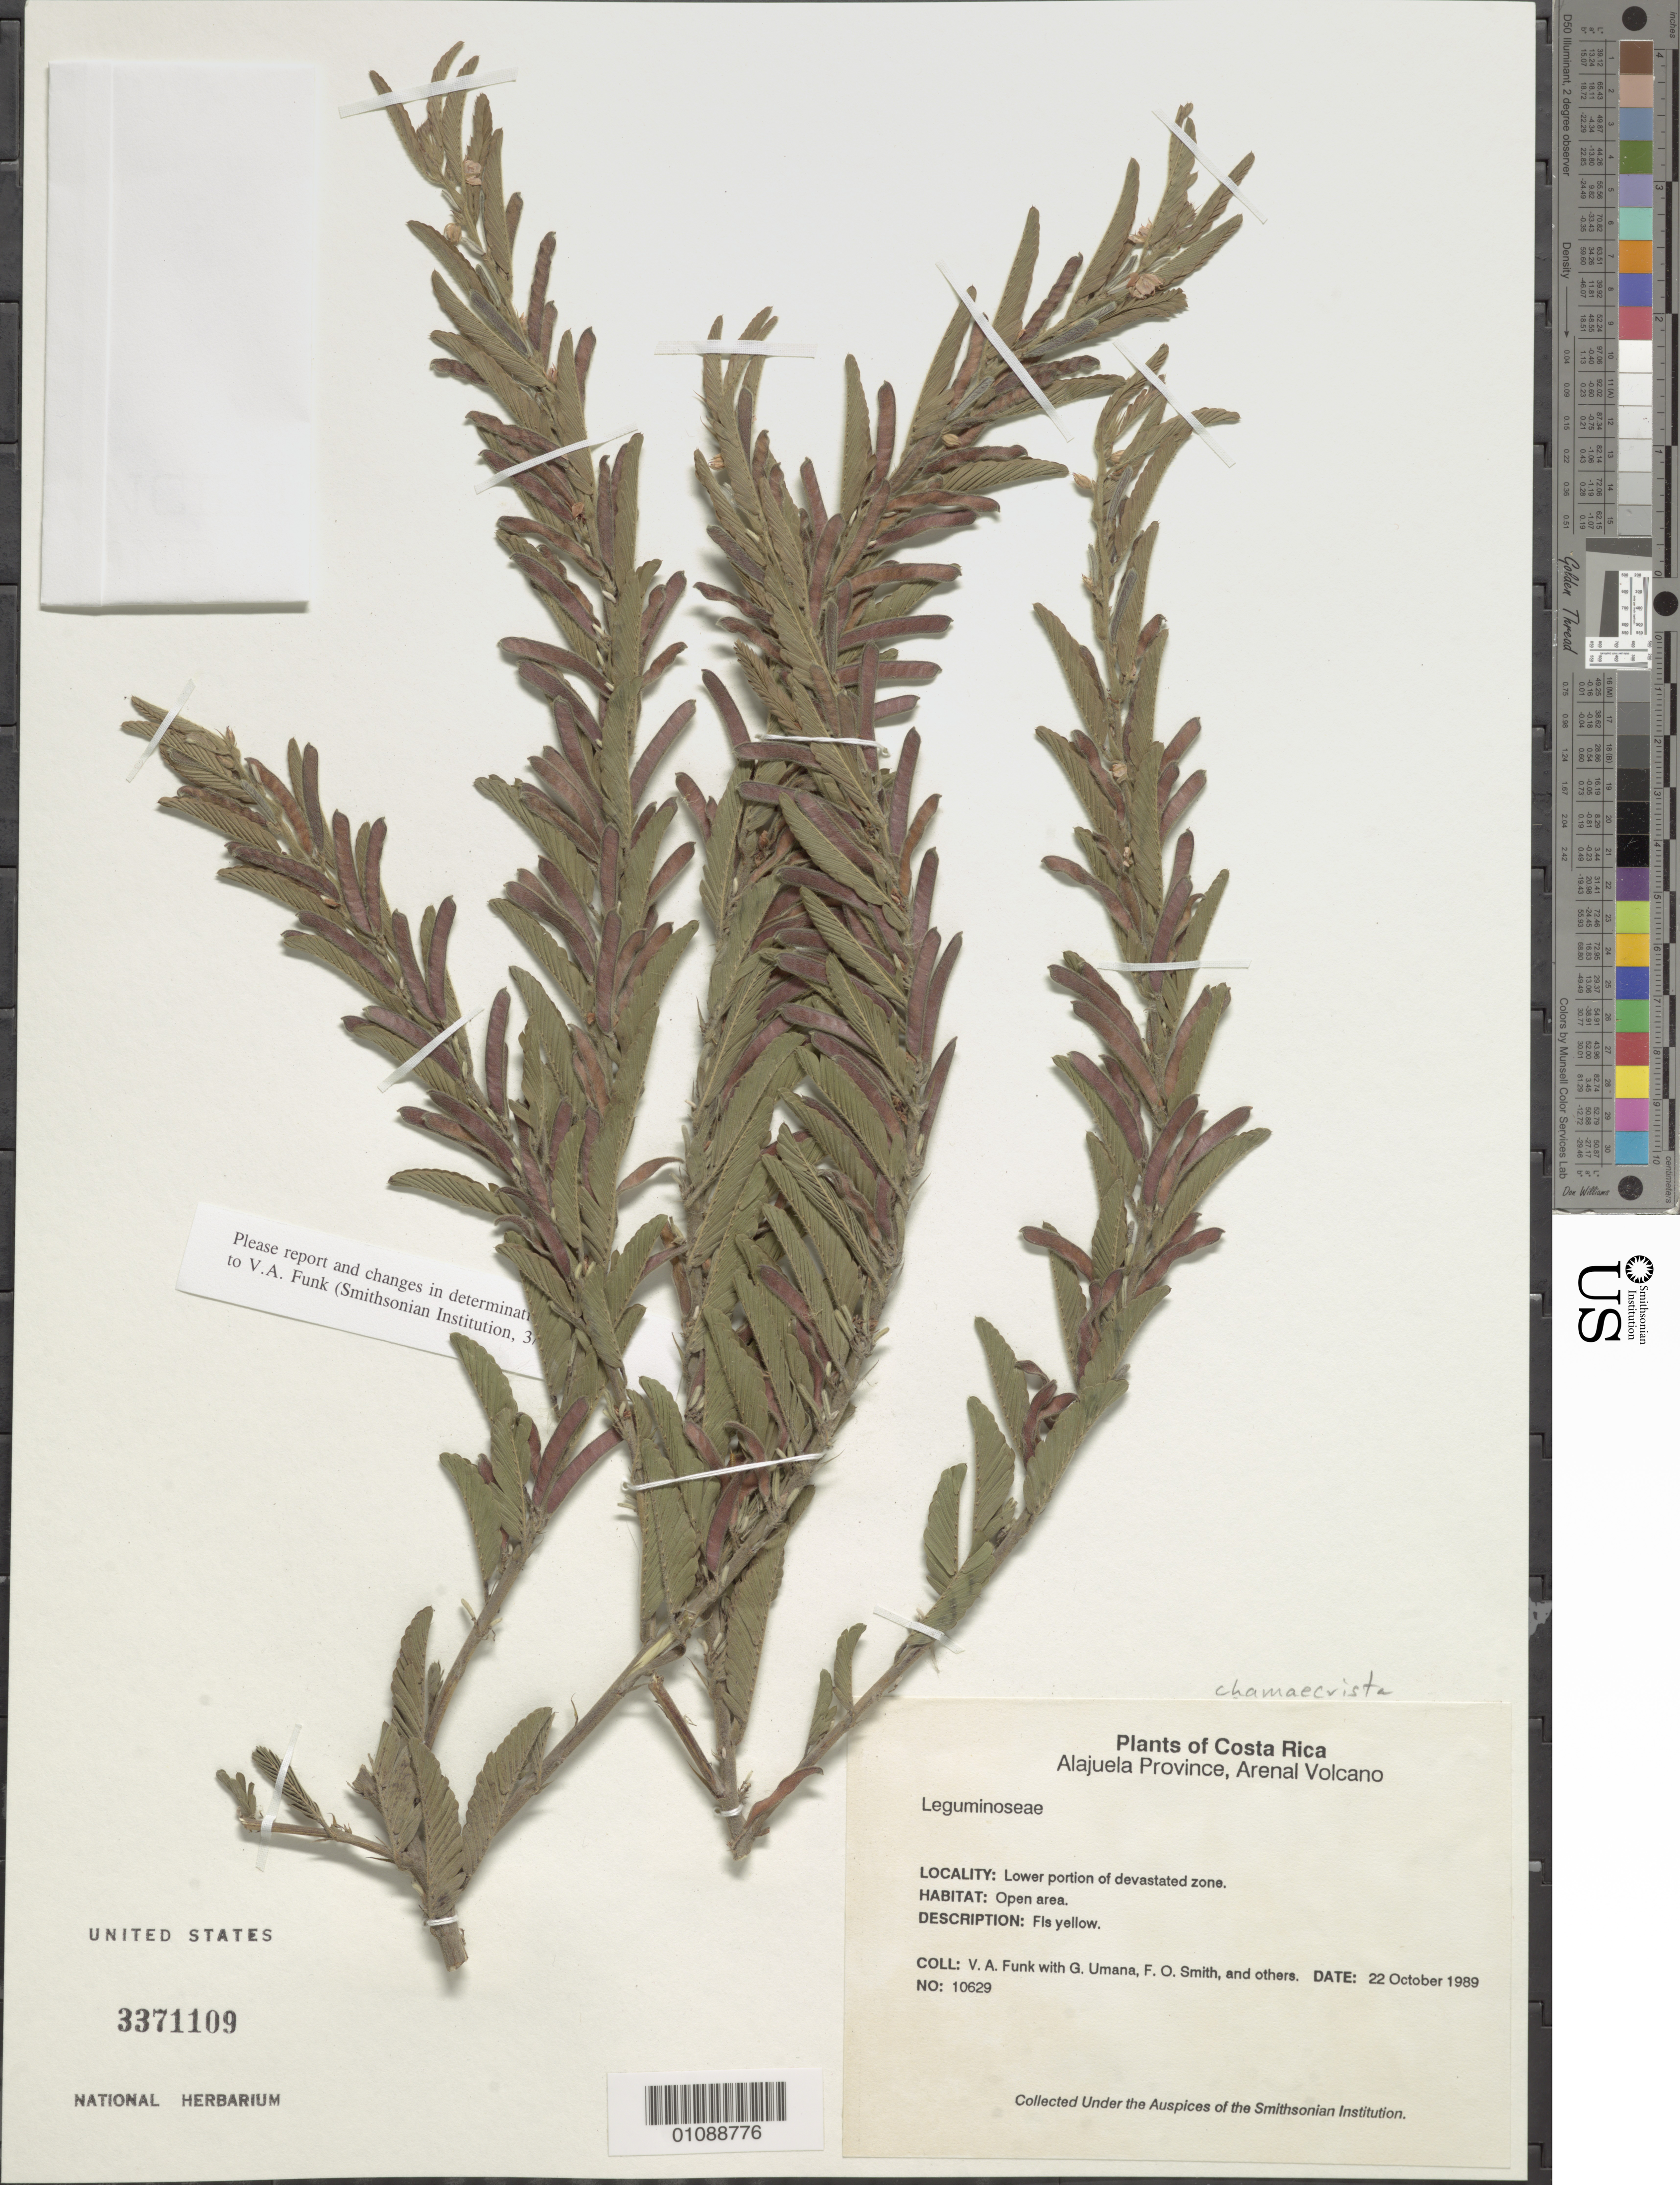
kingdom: Plantae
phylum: Tracheophyta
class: Magnoliopsida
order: Fabales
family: Fabaceae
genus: Chamaecrista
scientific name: Chamaecrista sp.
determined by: Smith, Stephen F., (US), NMNH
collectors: V. Funk et al.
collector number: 10629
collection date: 1989-10-22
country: Costa Rica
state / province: Alajuela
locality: Arenal Volcano.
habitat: Open area. Lower portion of devastated zone.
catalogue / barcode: US 3371109